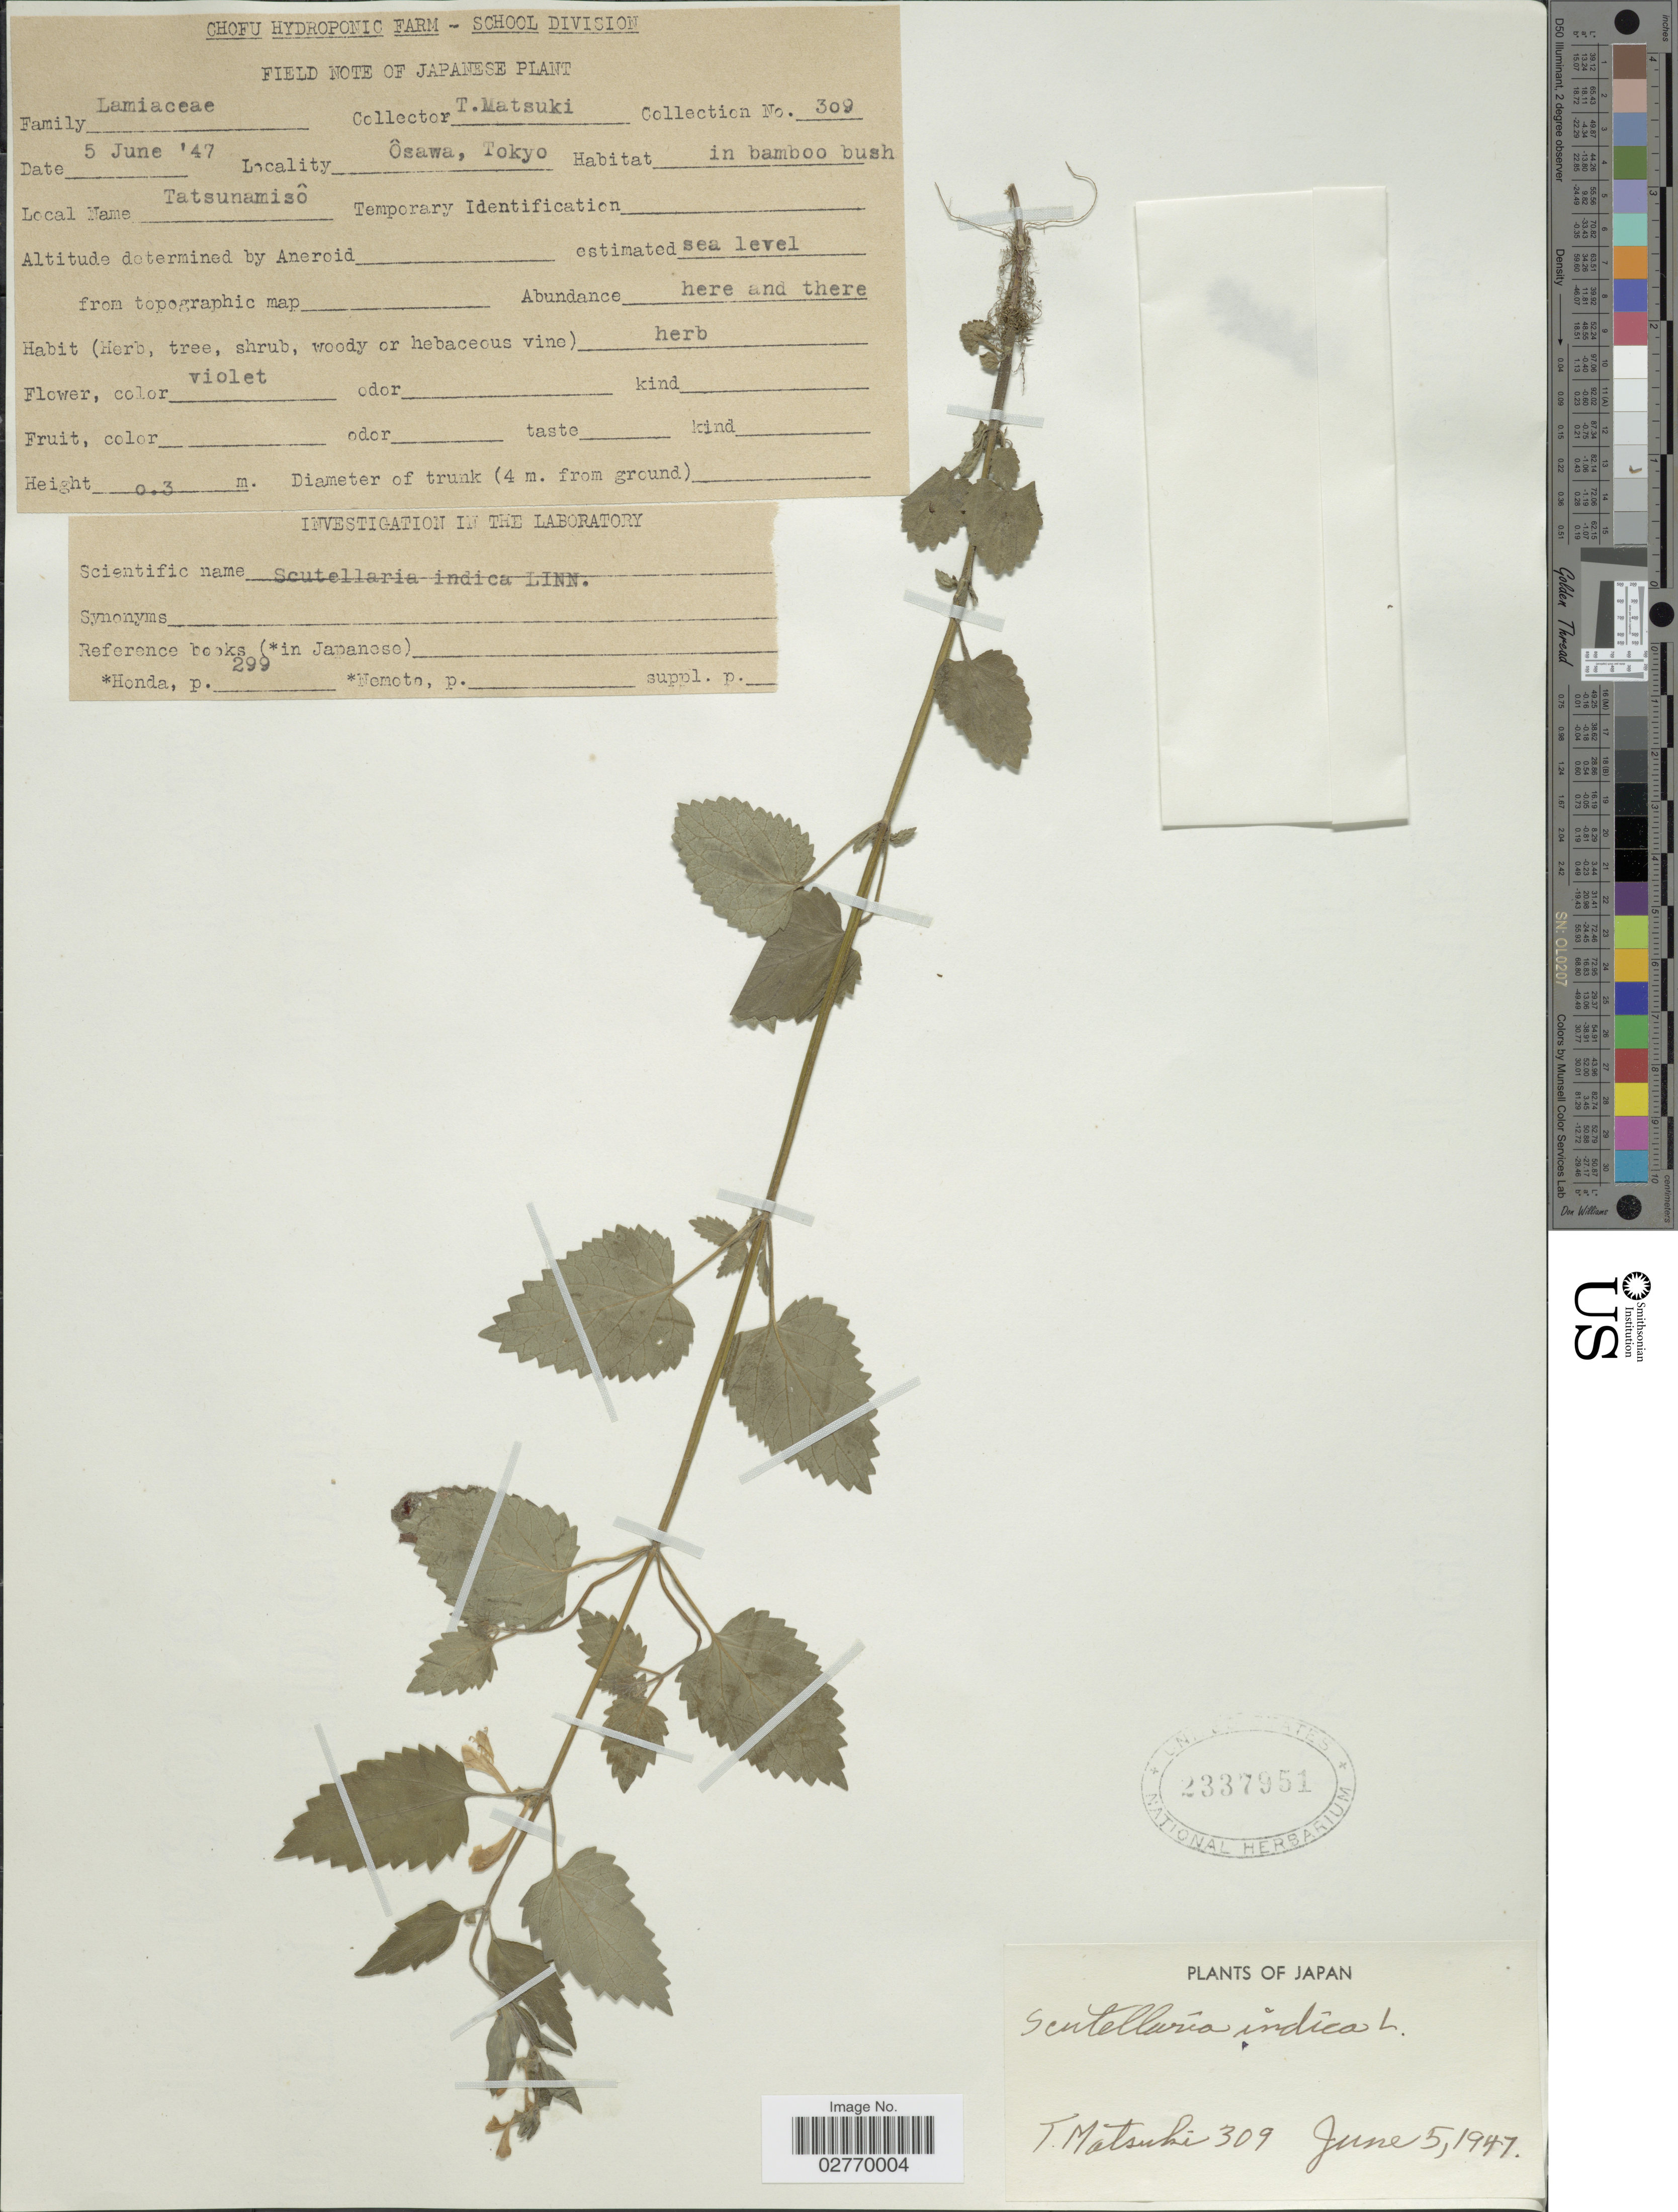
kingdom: Plantae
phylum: Tracheophyta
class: Magnoliopsida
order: Lamiales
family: Lamiaceae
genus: Scutellaria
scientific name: Scutellaria indica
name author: L.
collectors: T. Matsuki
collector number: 309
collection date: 1947-06-05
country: Japan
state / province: Tokyo, Federal City of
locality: Ôsawa, Tokyo.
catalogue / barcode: US 2337951